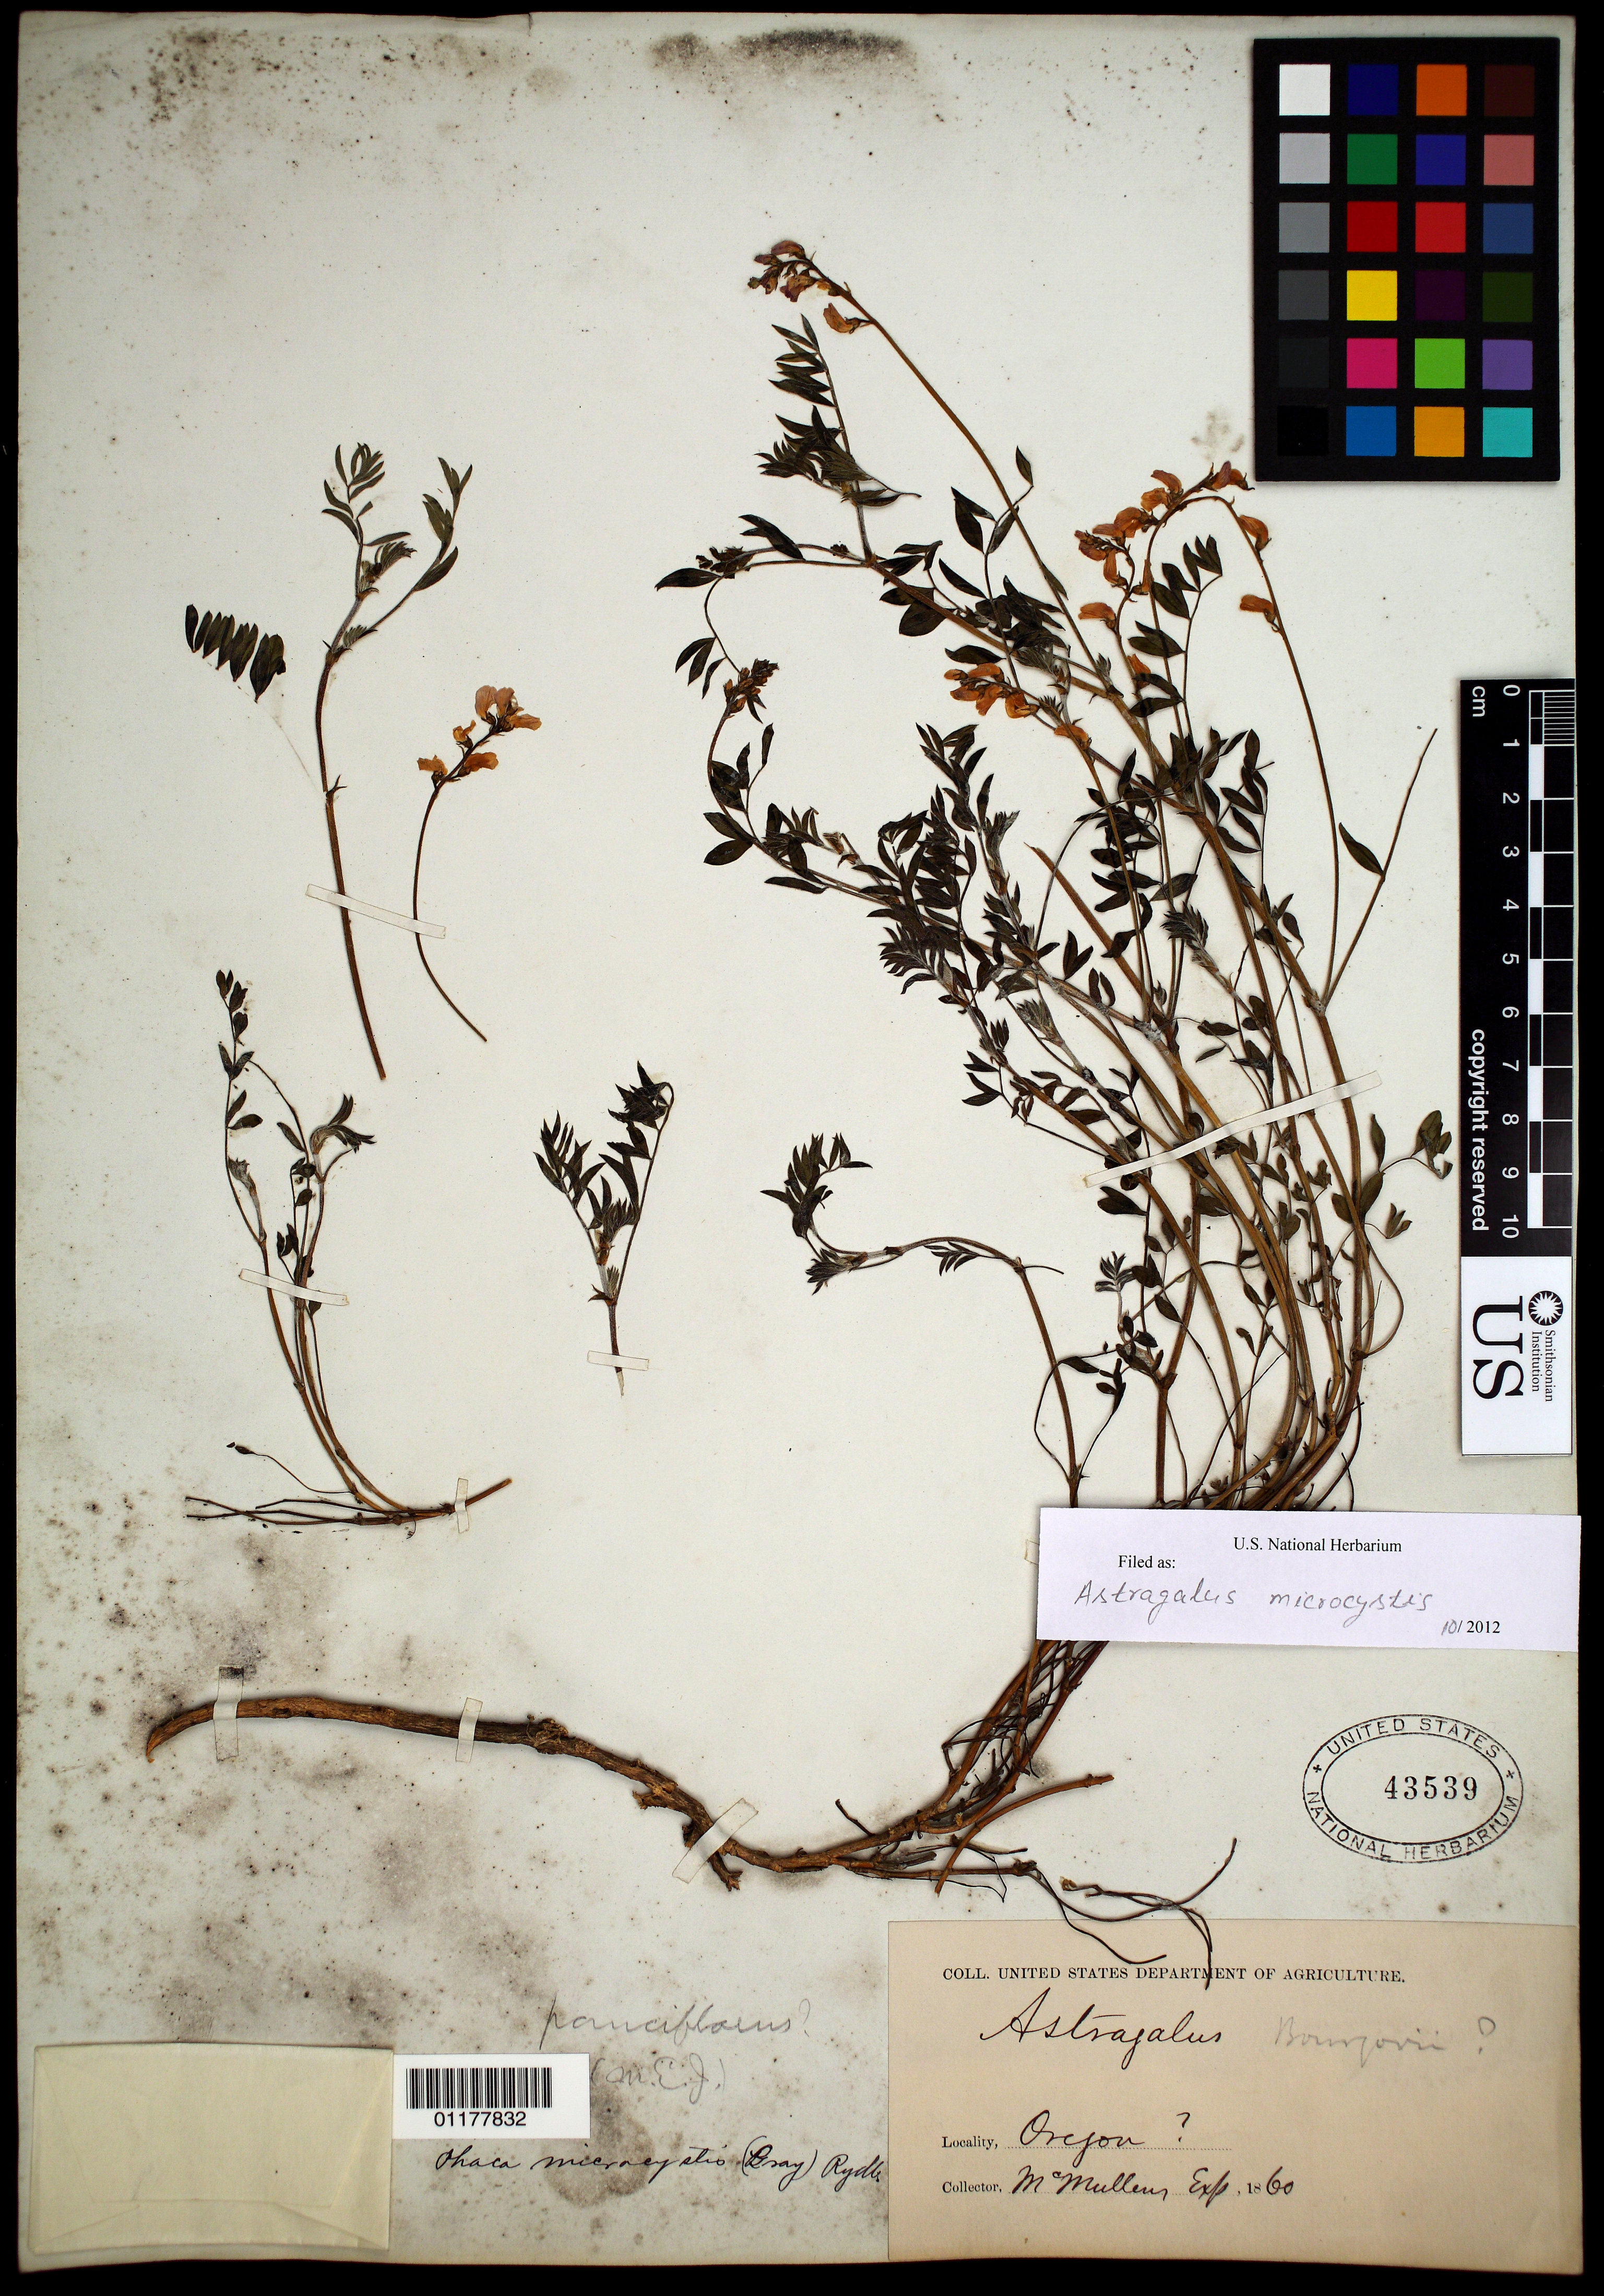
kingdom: Plantae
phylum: Tracheophyta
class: Magnoliopsida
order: Fabales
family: Fabaceae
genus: Astragalus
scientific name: Astragalus microcystis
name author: A. Gray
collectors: N. Mullens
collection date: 1860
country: United States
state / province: Oregon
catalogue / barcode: US 43539